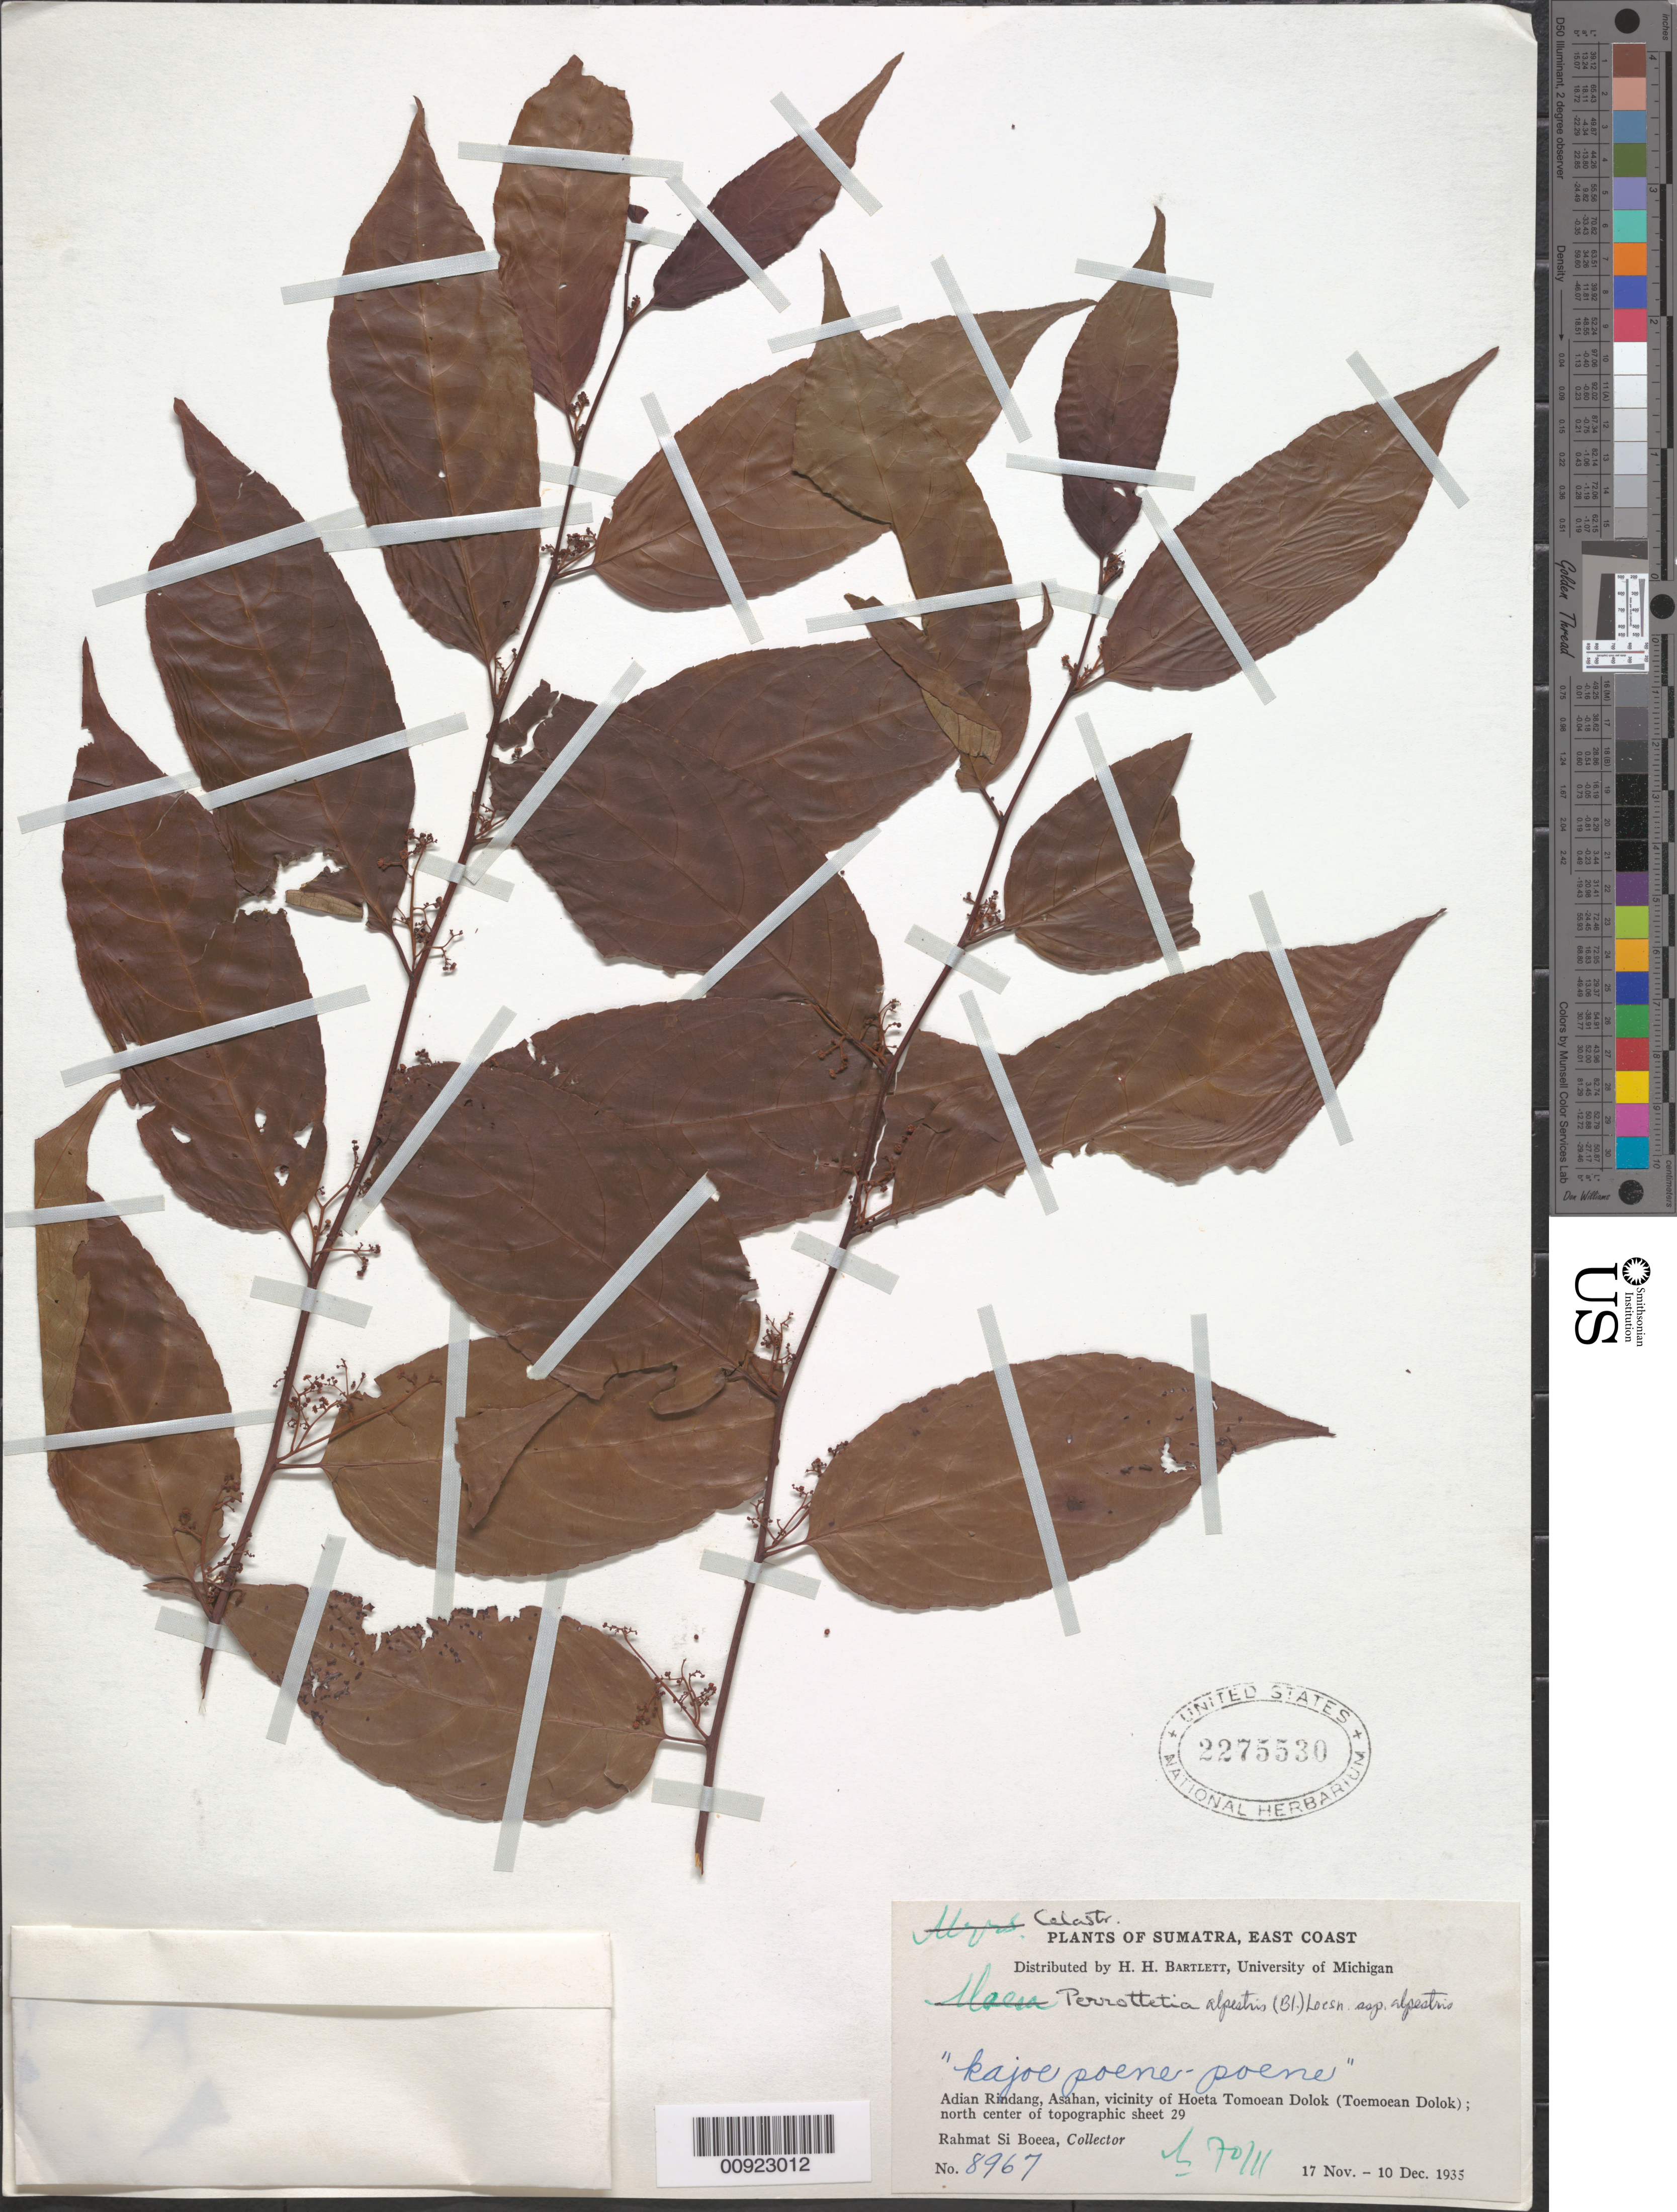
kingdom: Plantae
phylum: Tracheophyta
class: Magnoliopsida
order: Huerteales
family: Dipentodontaceae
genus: Perrottetia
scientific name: Perrottetia alpestris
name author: (Blume) Loes.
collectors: Rahmat Si Boeea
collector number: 8967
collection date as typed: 17 Nov 1935 to 10 Dec 1935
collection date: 1935-11-17/1935-12-10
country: Indonesia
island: Sumatra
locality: East coast; Adian Rindang, Asahan, vicinity of Hoeta Tomoean Dolok (Toemoean Dolok)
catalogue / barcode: US 2275530